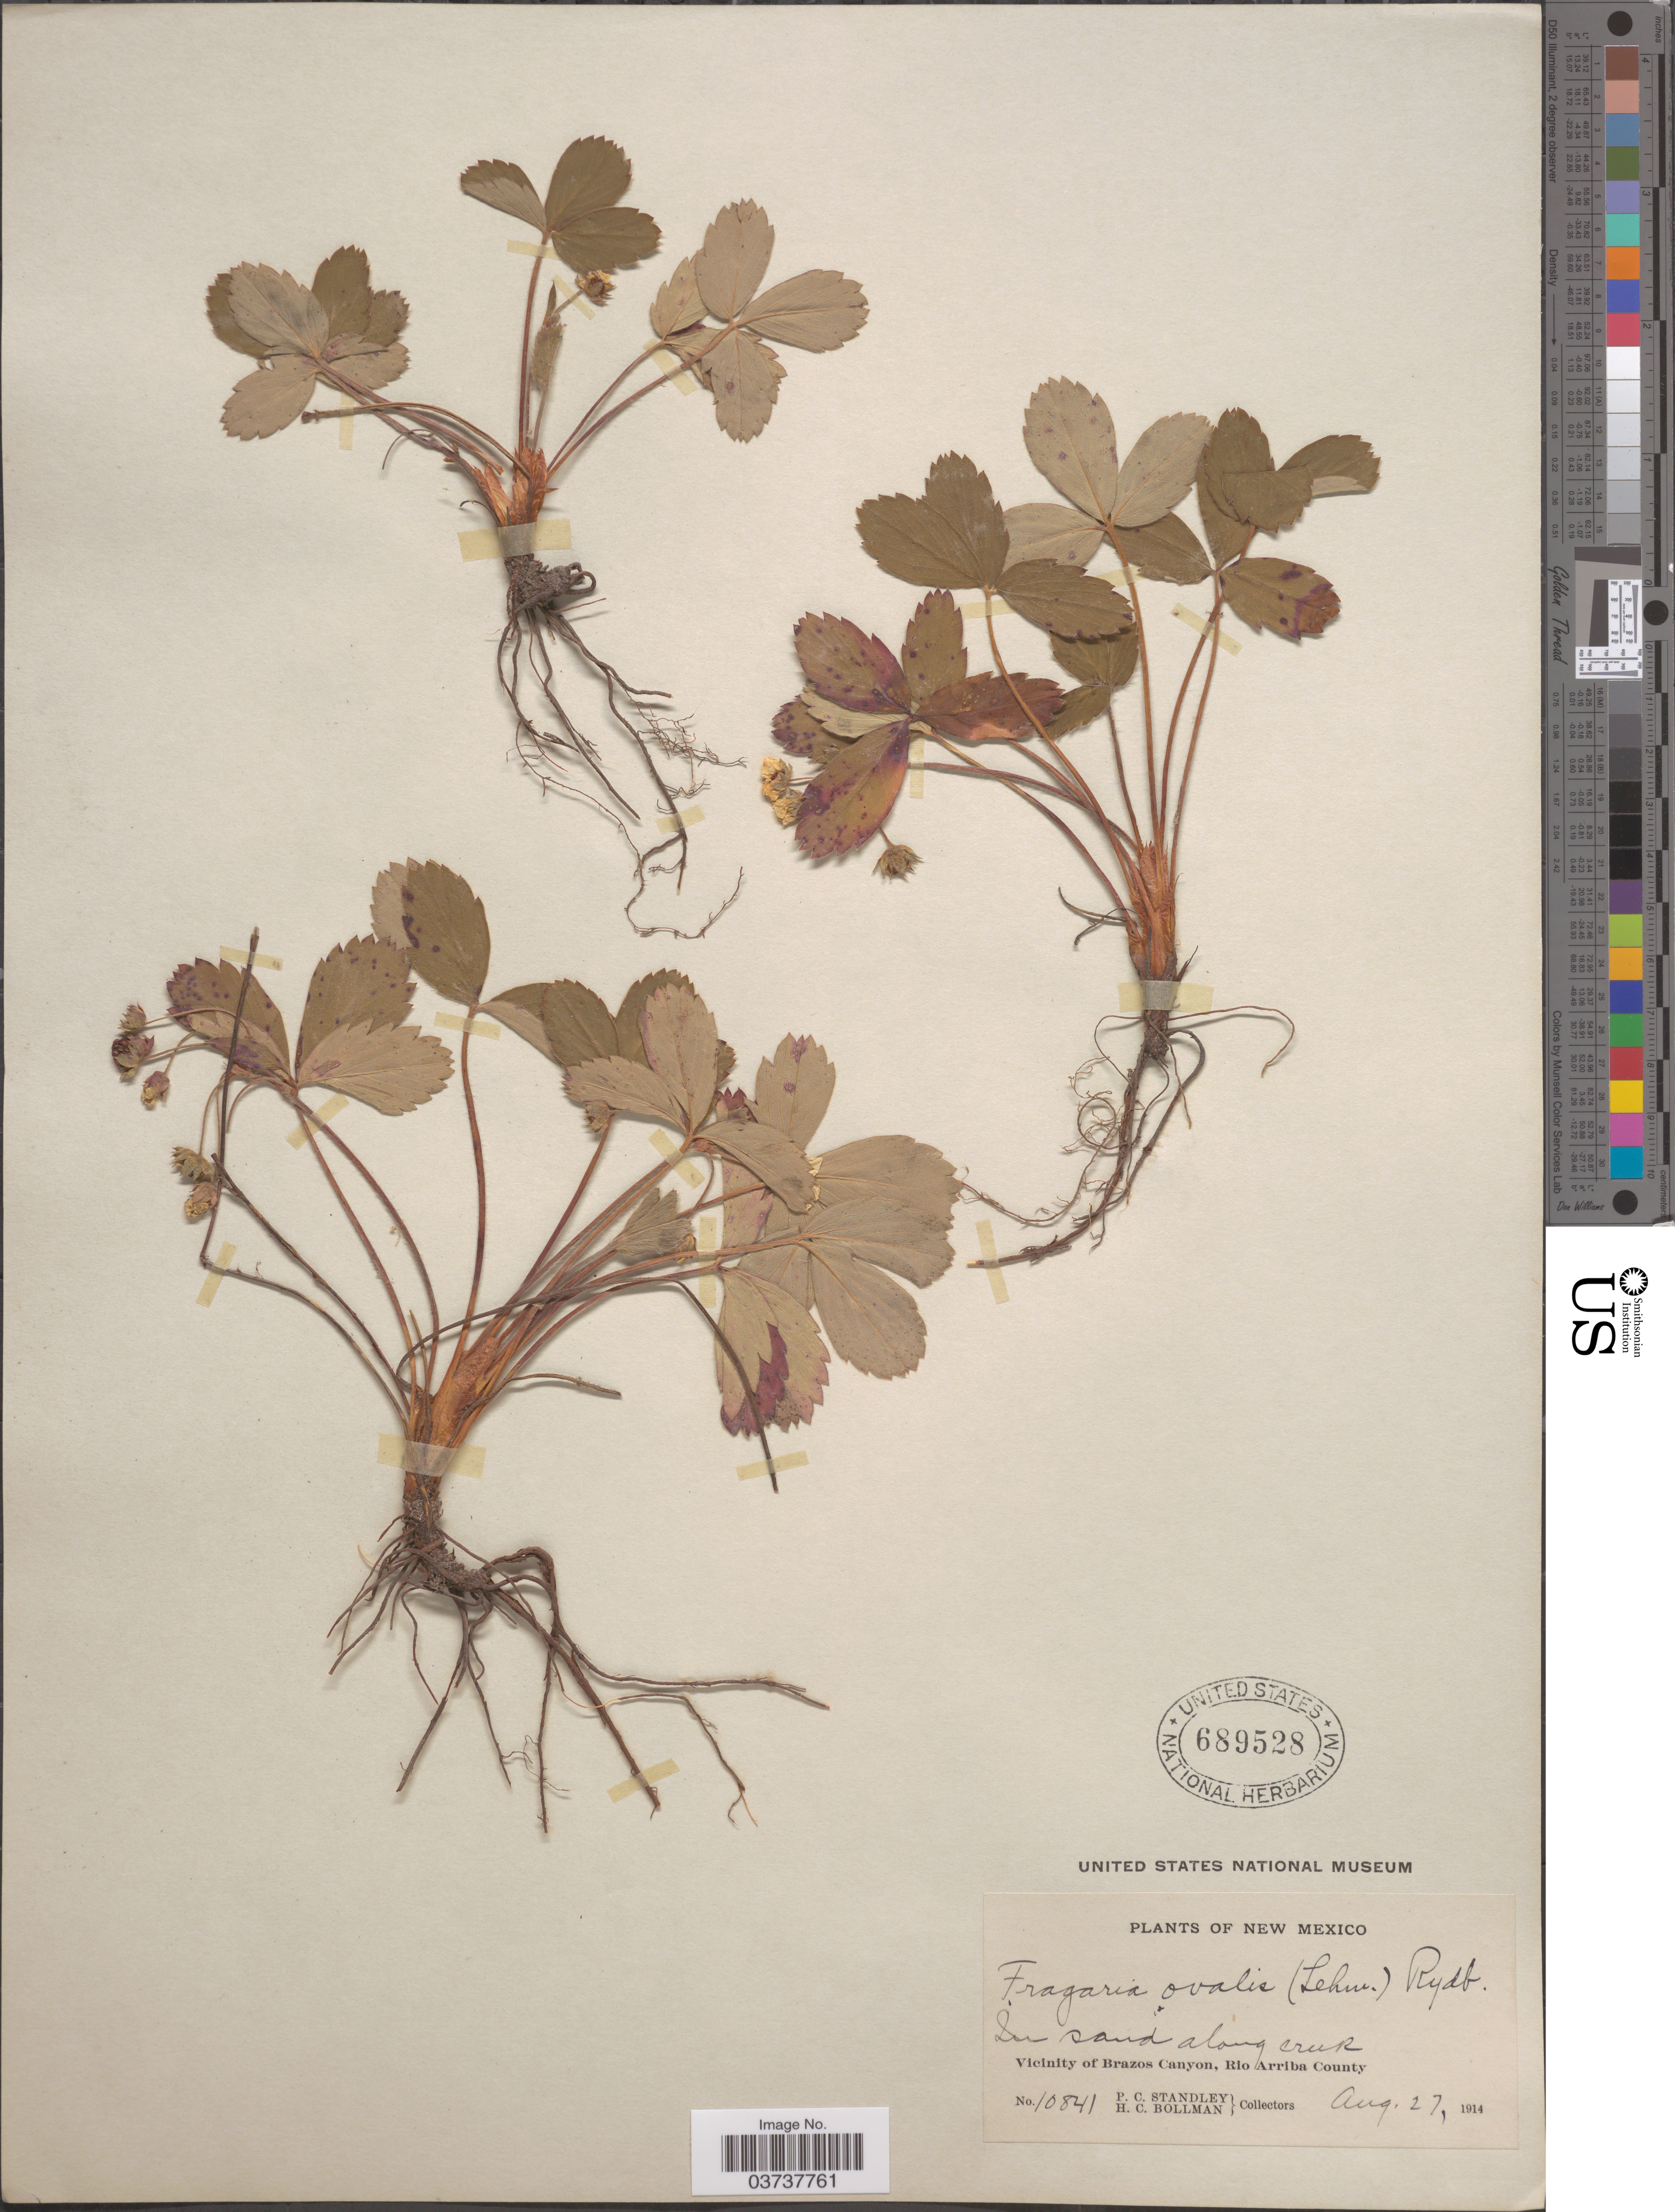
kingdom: Plantae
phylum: Tracheophyta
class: Magnoliopsida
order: Rosales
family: Rosaceae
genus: Fragaria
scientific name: Fragaria virginiana subsp. glauca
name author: (S. Watson) Staudt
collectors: P. C. Standley & H. C. Bollman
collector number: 10841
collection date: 1914-08-27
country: United States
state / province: New Mexico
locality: Vicinity of Brazos Canyon, Rio Arriba County.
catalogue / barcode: US 689528